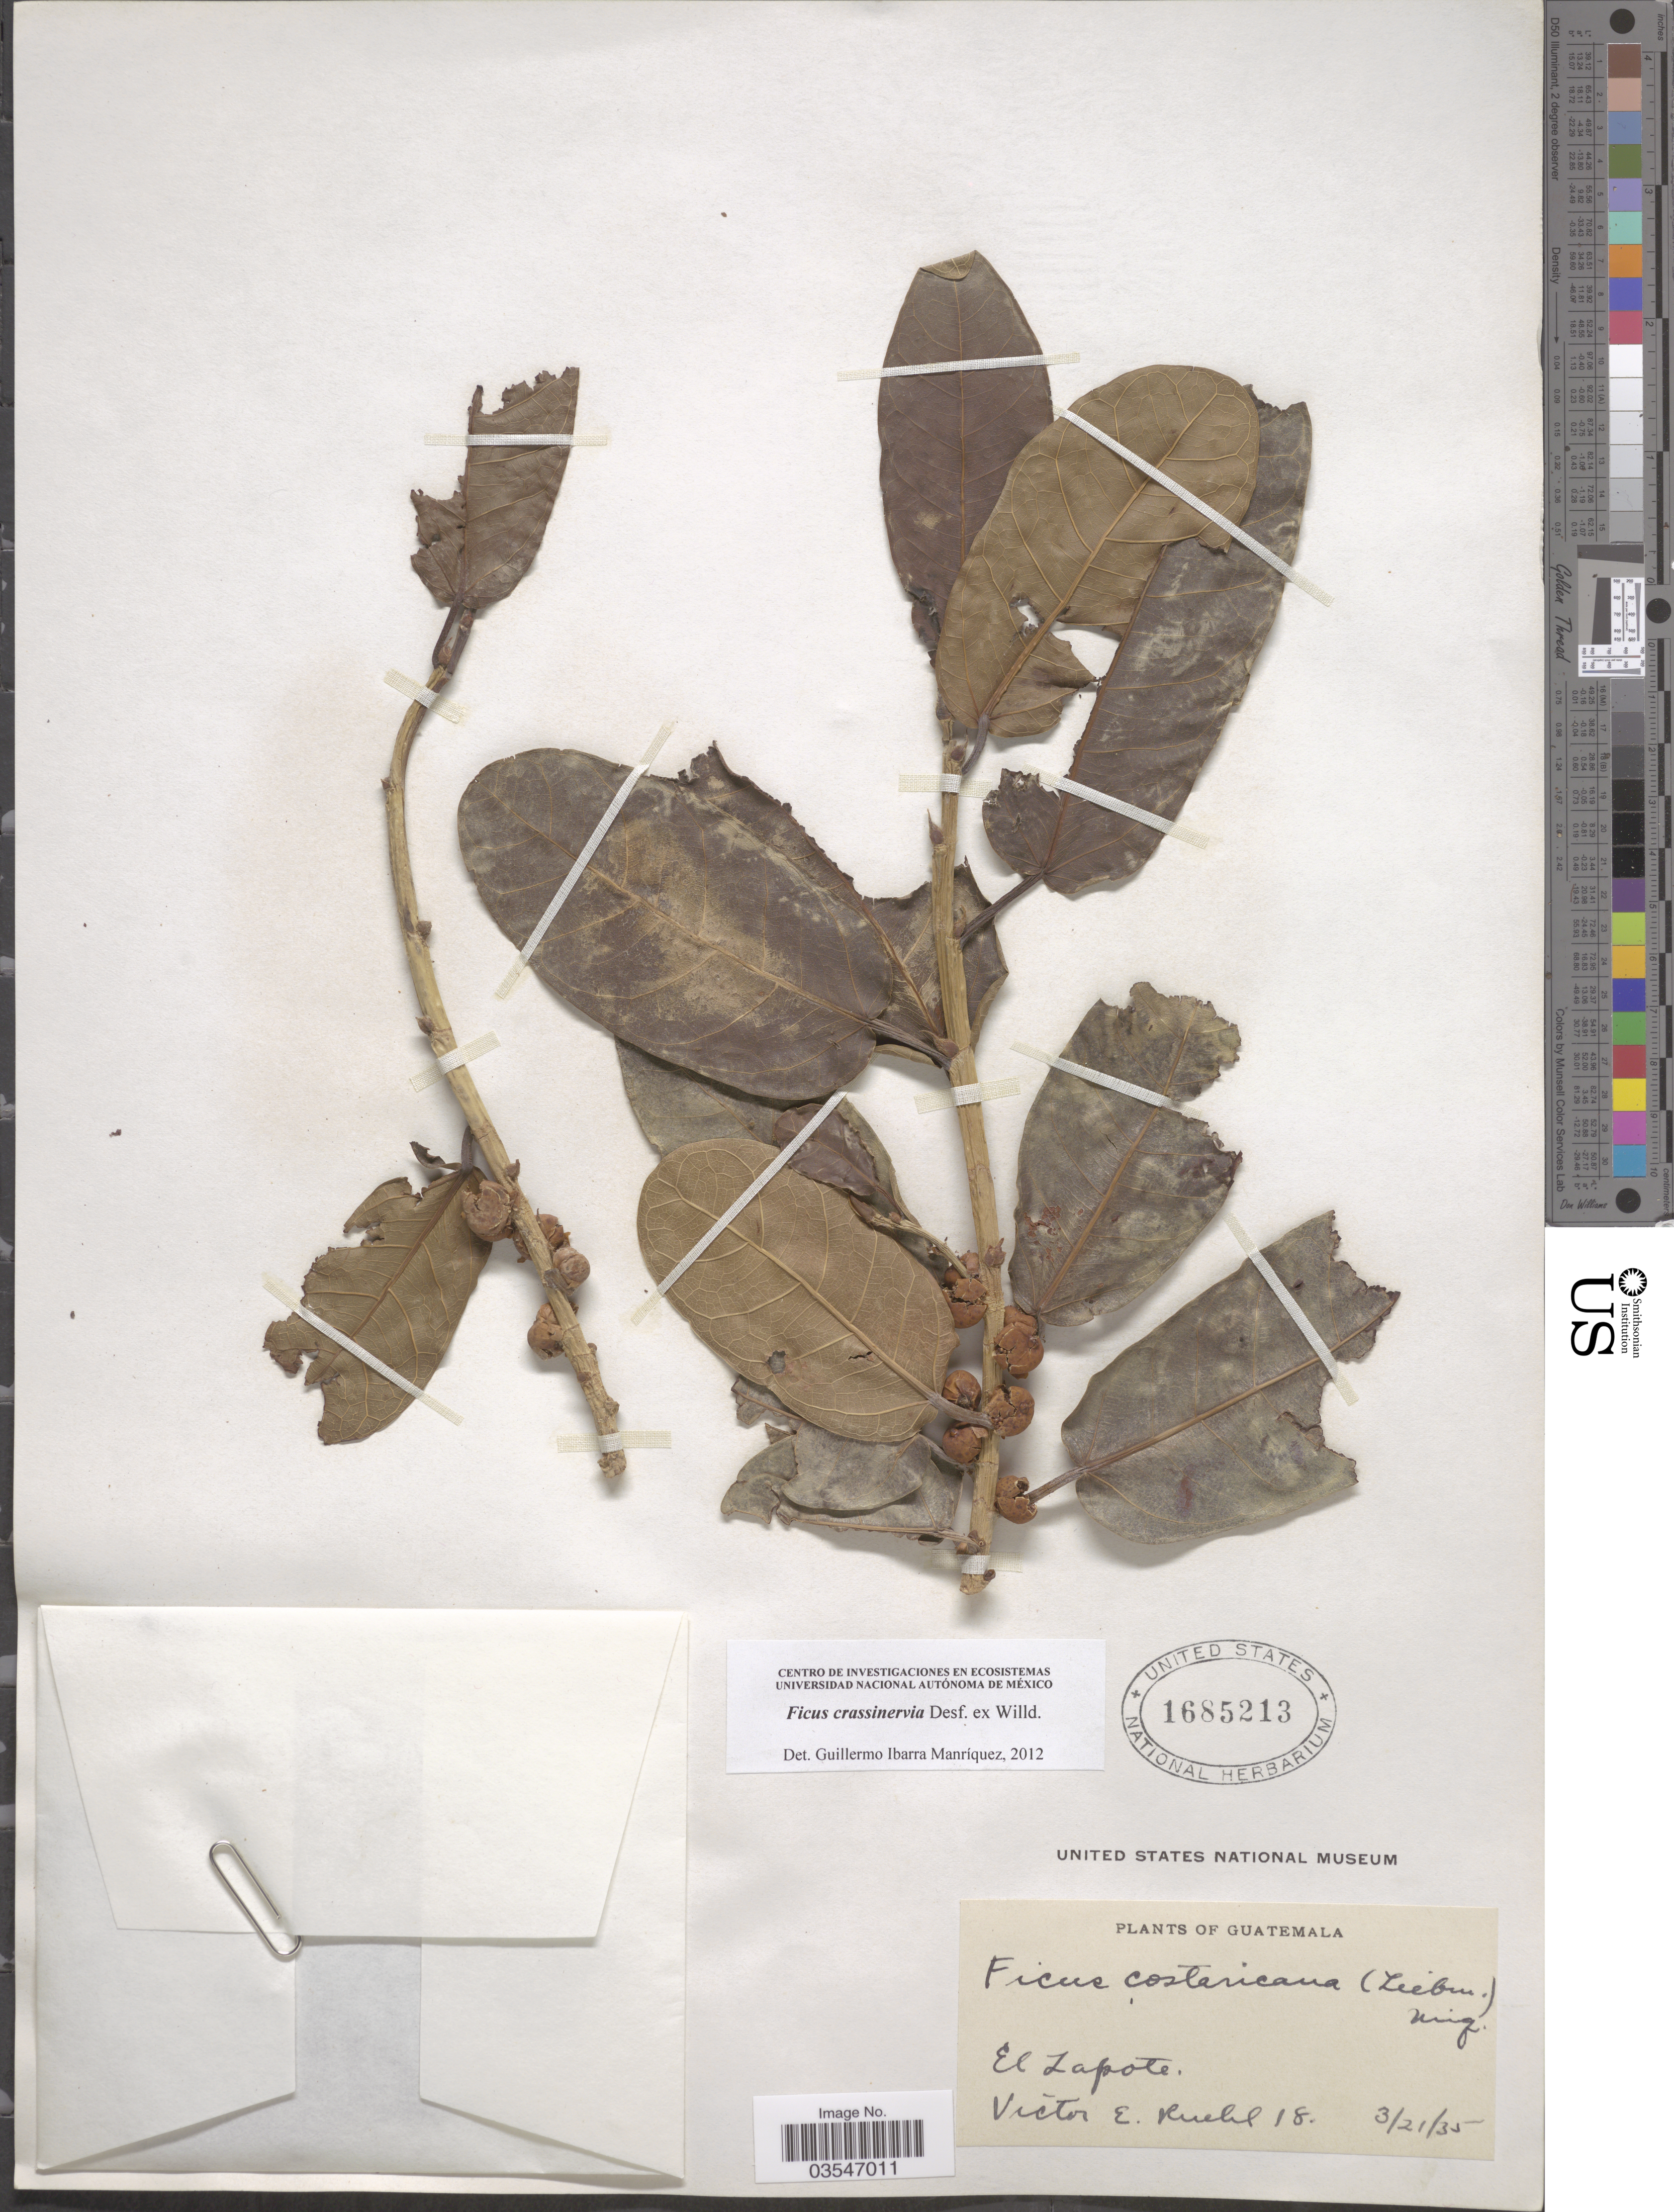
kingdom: Plantae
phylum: Tracheophyta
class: Magnoliopsida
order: Rosales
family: Moraceae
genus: Ficus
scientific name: Ficus crassinervia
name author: Desf. ex Willd.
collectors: V. Ruehl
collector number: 18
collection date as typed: Transcribed d/m/y: 21/3/35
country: Guatemala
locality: El Zapote.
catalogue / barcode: US 1685213